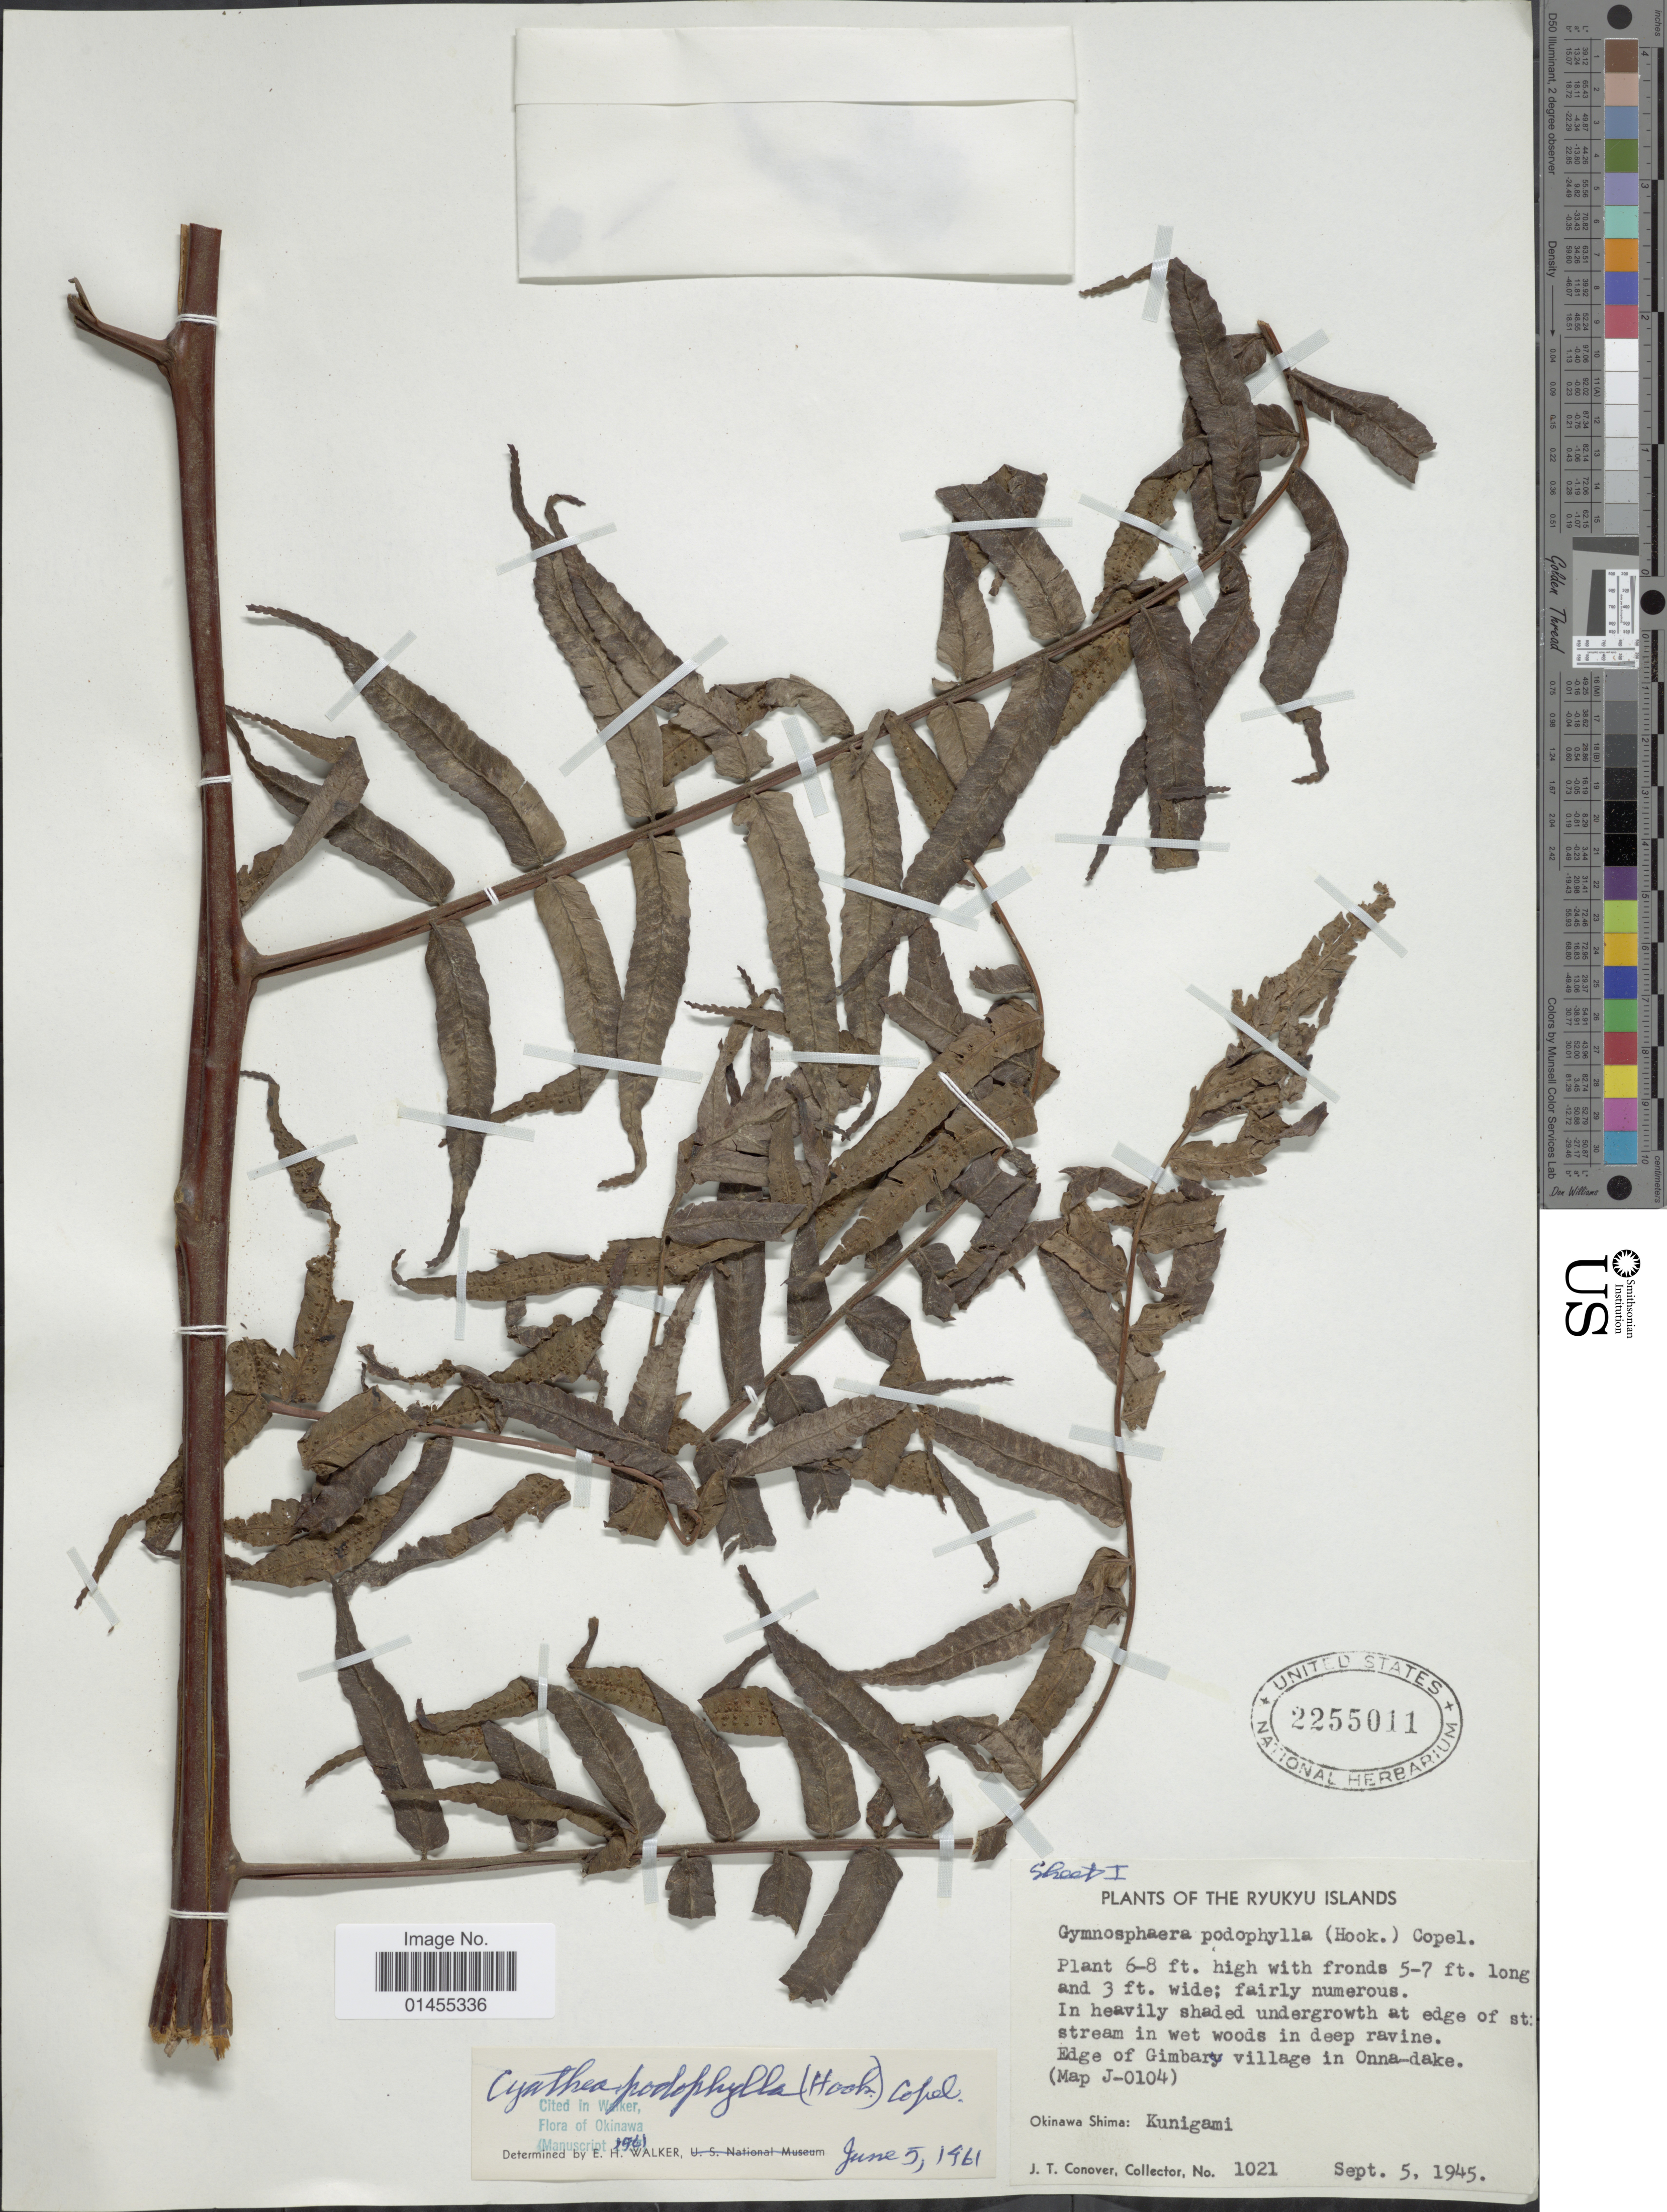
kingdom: Plantae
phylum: Tracheophyta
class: Polypodiopsida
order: Cyatheales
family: Cyatheaceae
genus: Alsophila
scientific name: Alsophila podophylla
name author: Hook.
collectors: J. T. Conover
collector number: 1021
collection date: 1945-09-05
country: Japan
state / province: Okinawa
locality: Ryukyu Islands, Okinawa Shima: Kunigami. Edge of Gimbary village in Onna-dake. (Map J-0104).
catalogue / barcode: US 2255011